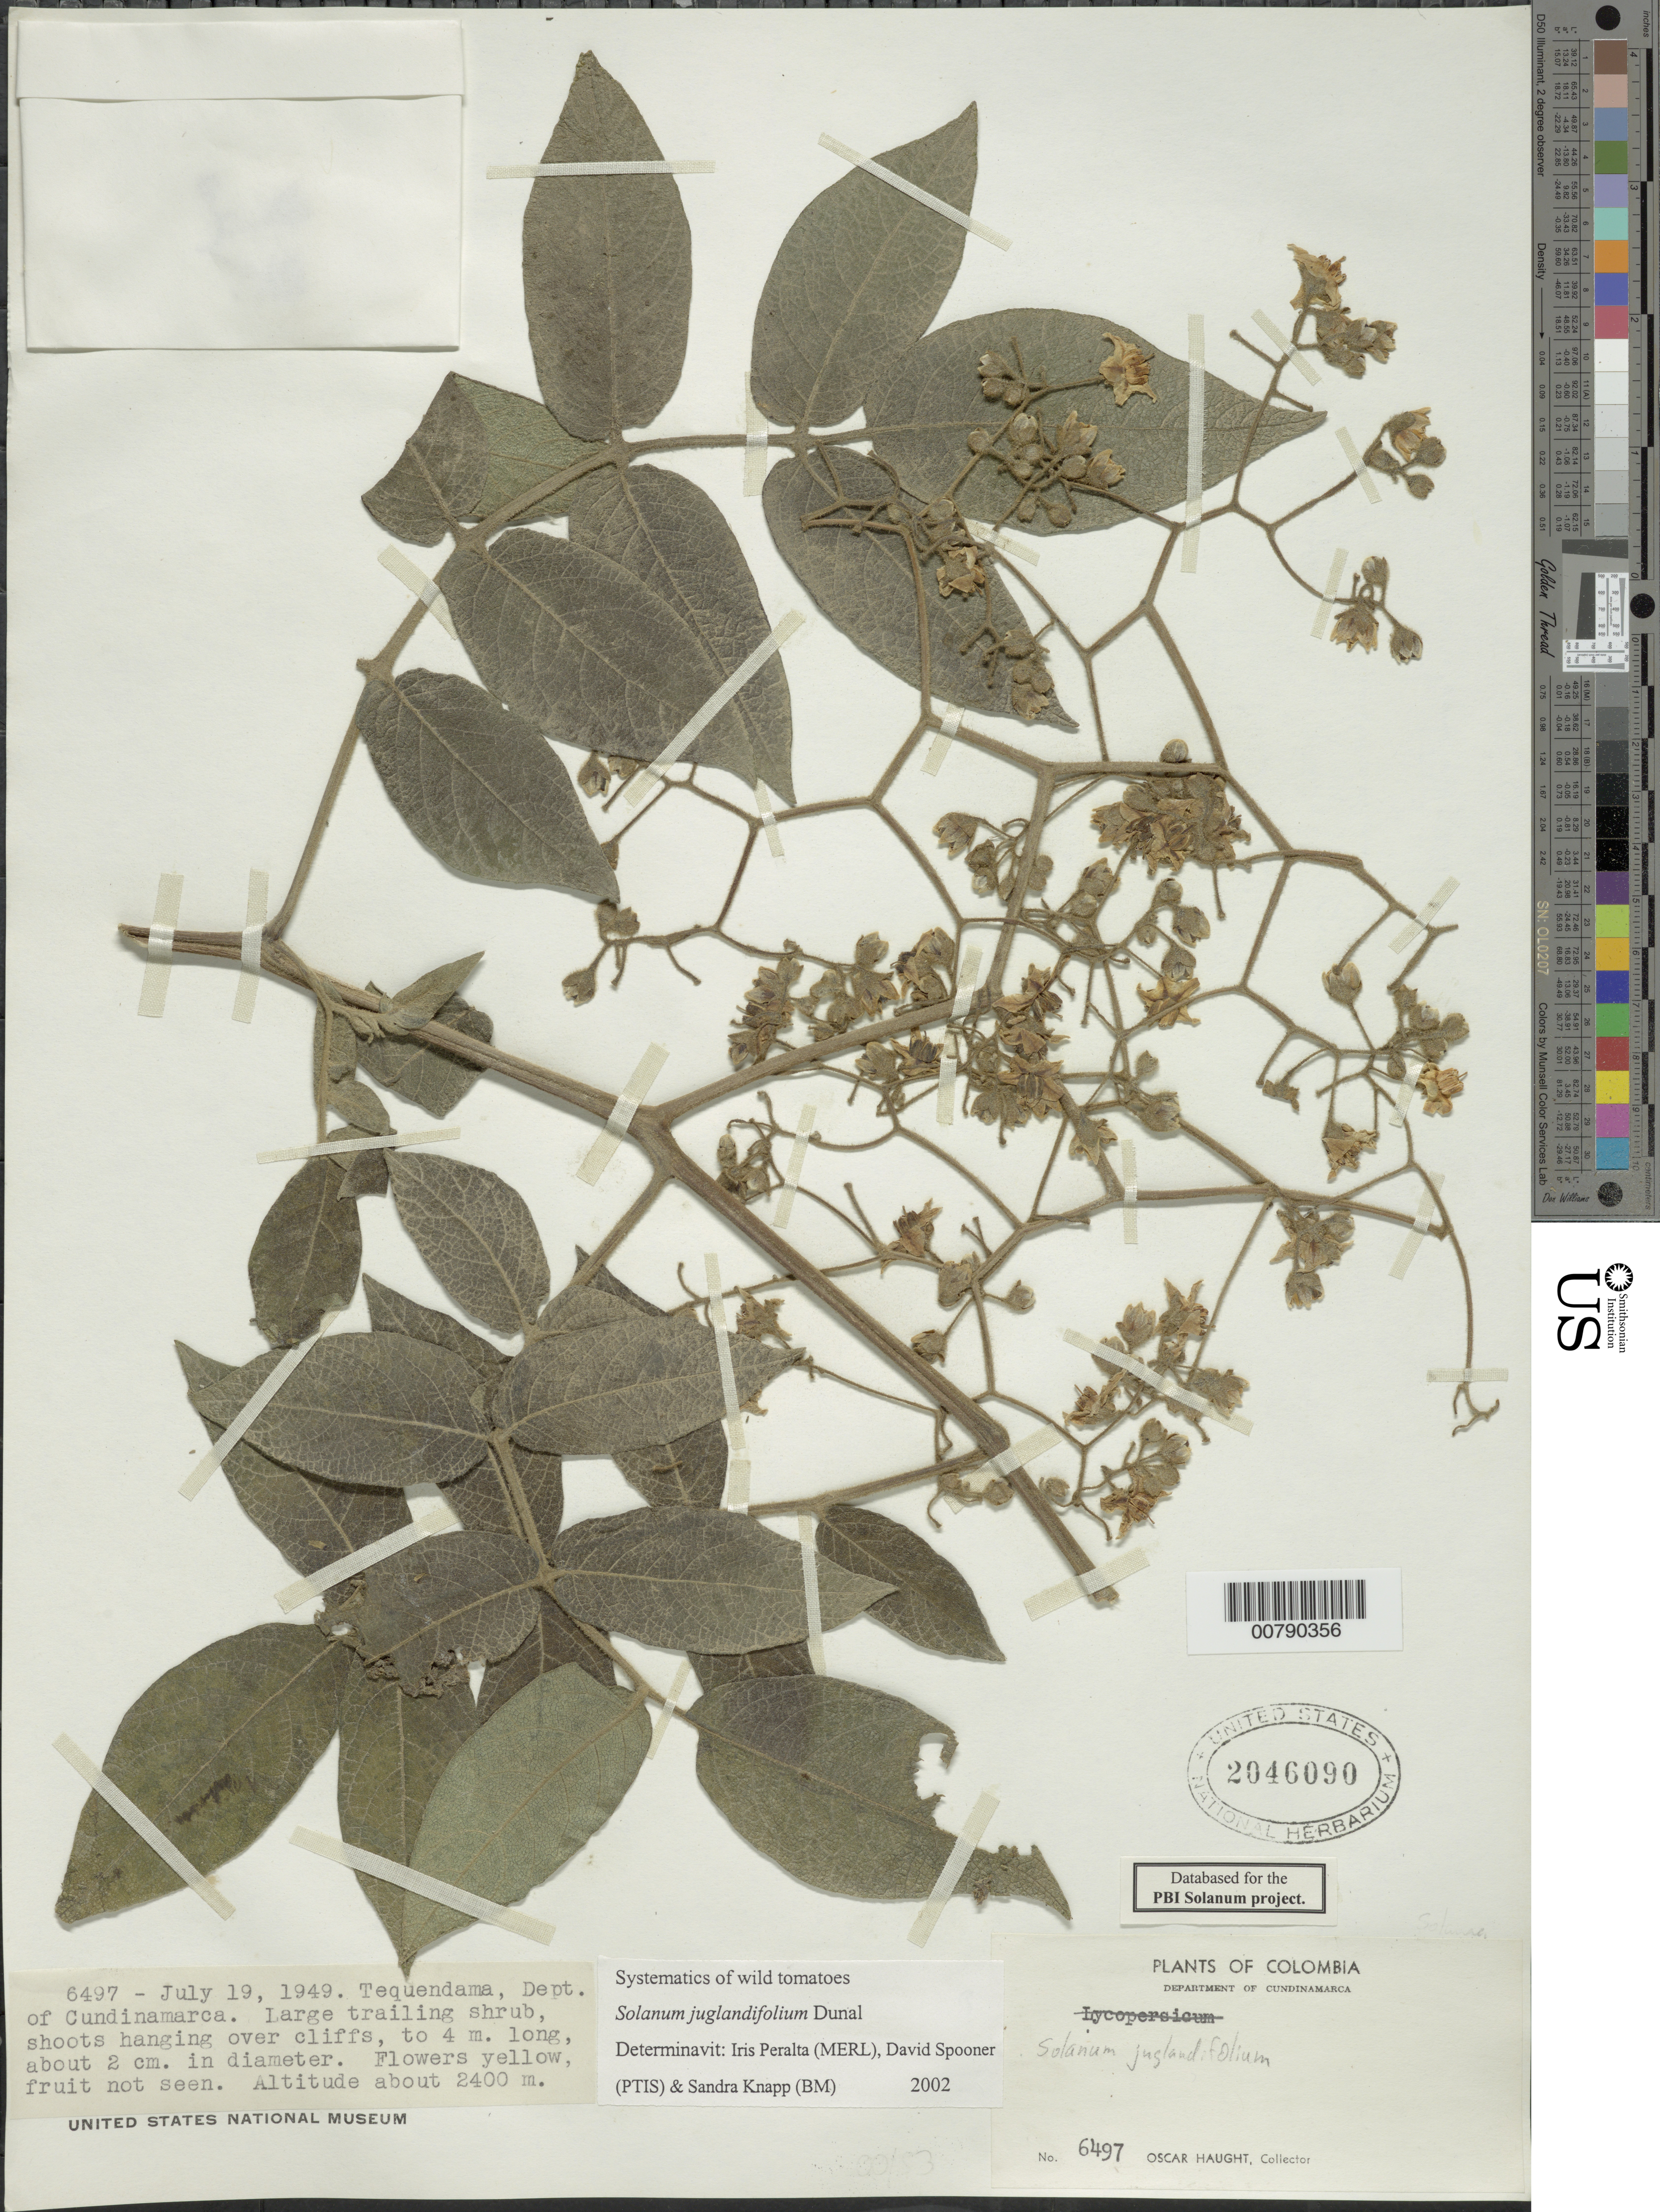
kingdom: Plantae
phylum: Tracheophyta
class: Magnoliopsida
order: Solanales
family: Solanaceae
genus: Solanum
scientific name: Solanum juglandifolium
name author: Dunal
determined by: Peralta, Iris E.; Knapp, S. D.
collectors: O. L. Haught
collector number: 6497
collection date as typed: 19 Jul 1949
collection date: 1949-07-19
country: Colombia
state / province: Cundinamarca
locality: Tequendama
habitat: cliffs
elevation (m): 2400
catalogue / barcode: US 2046090